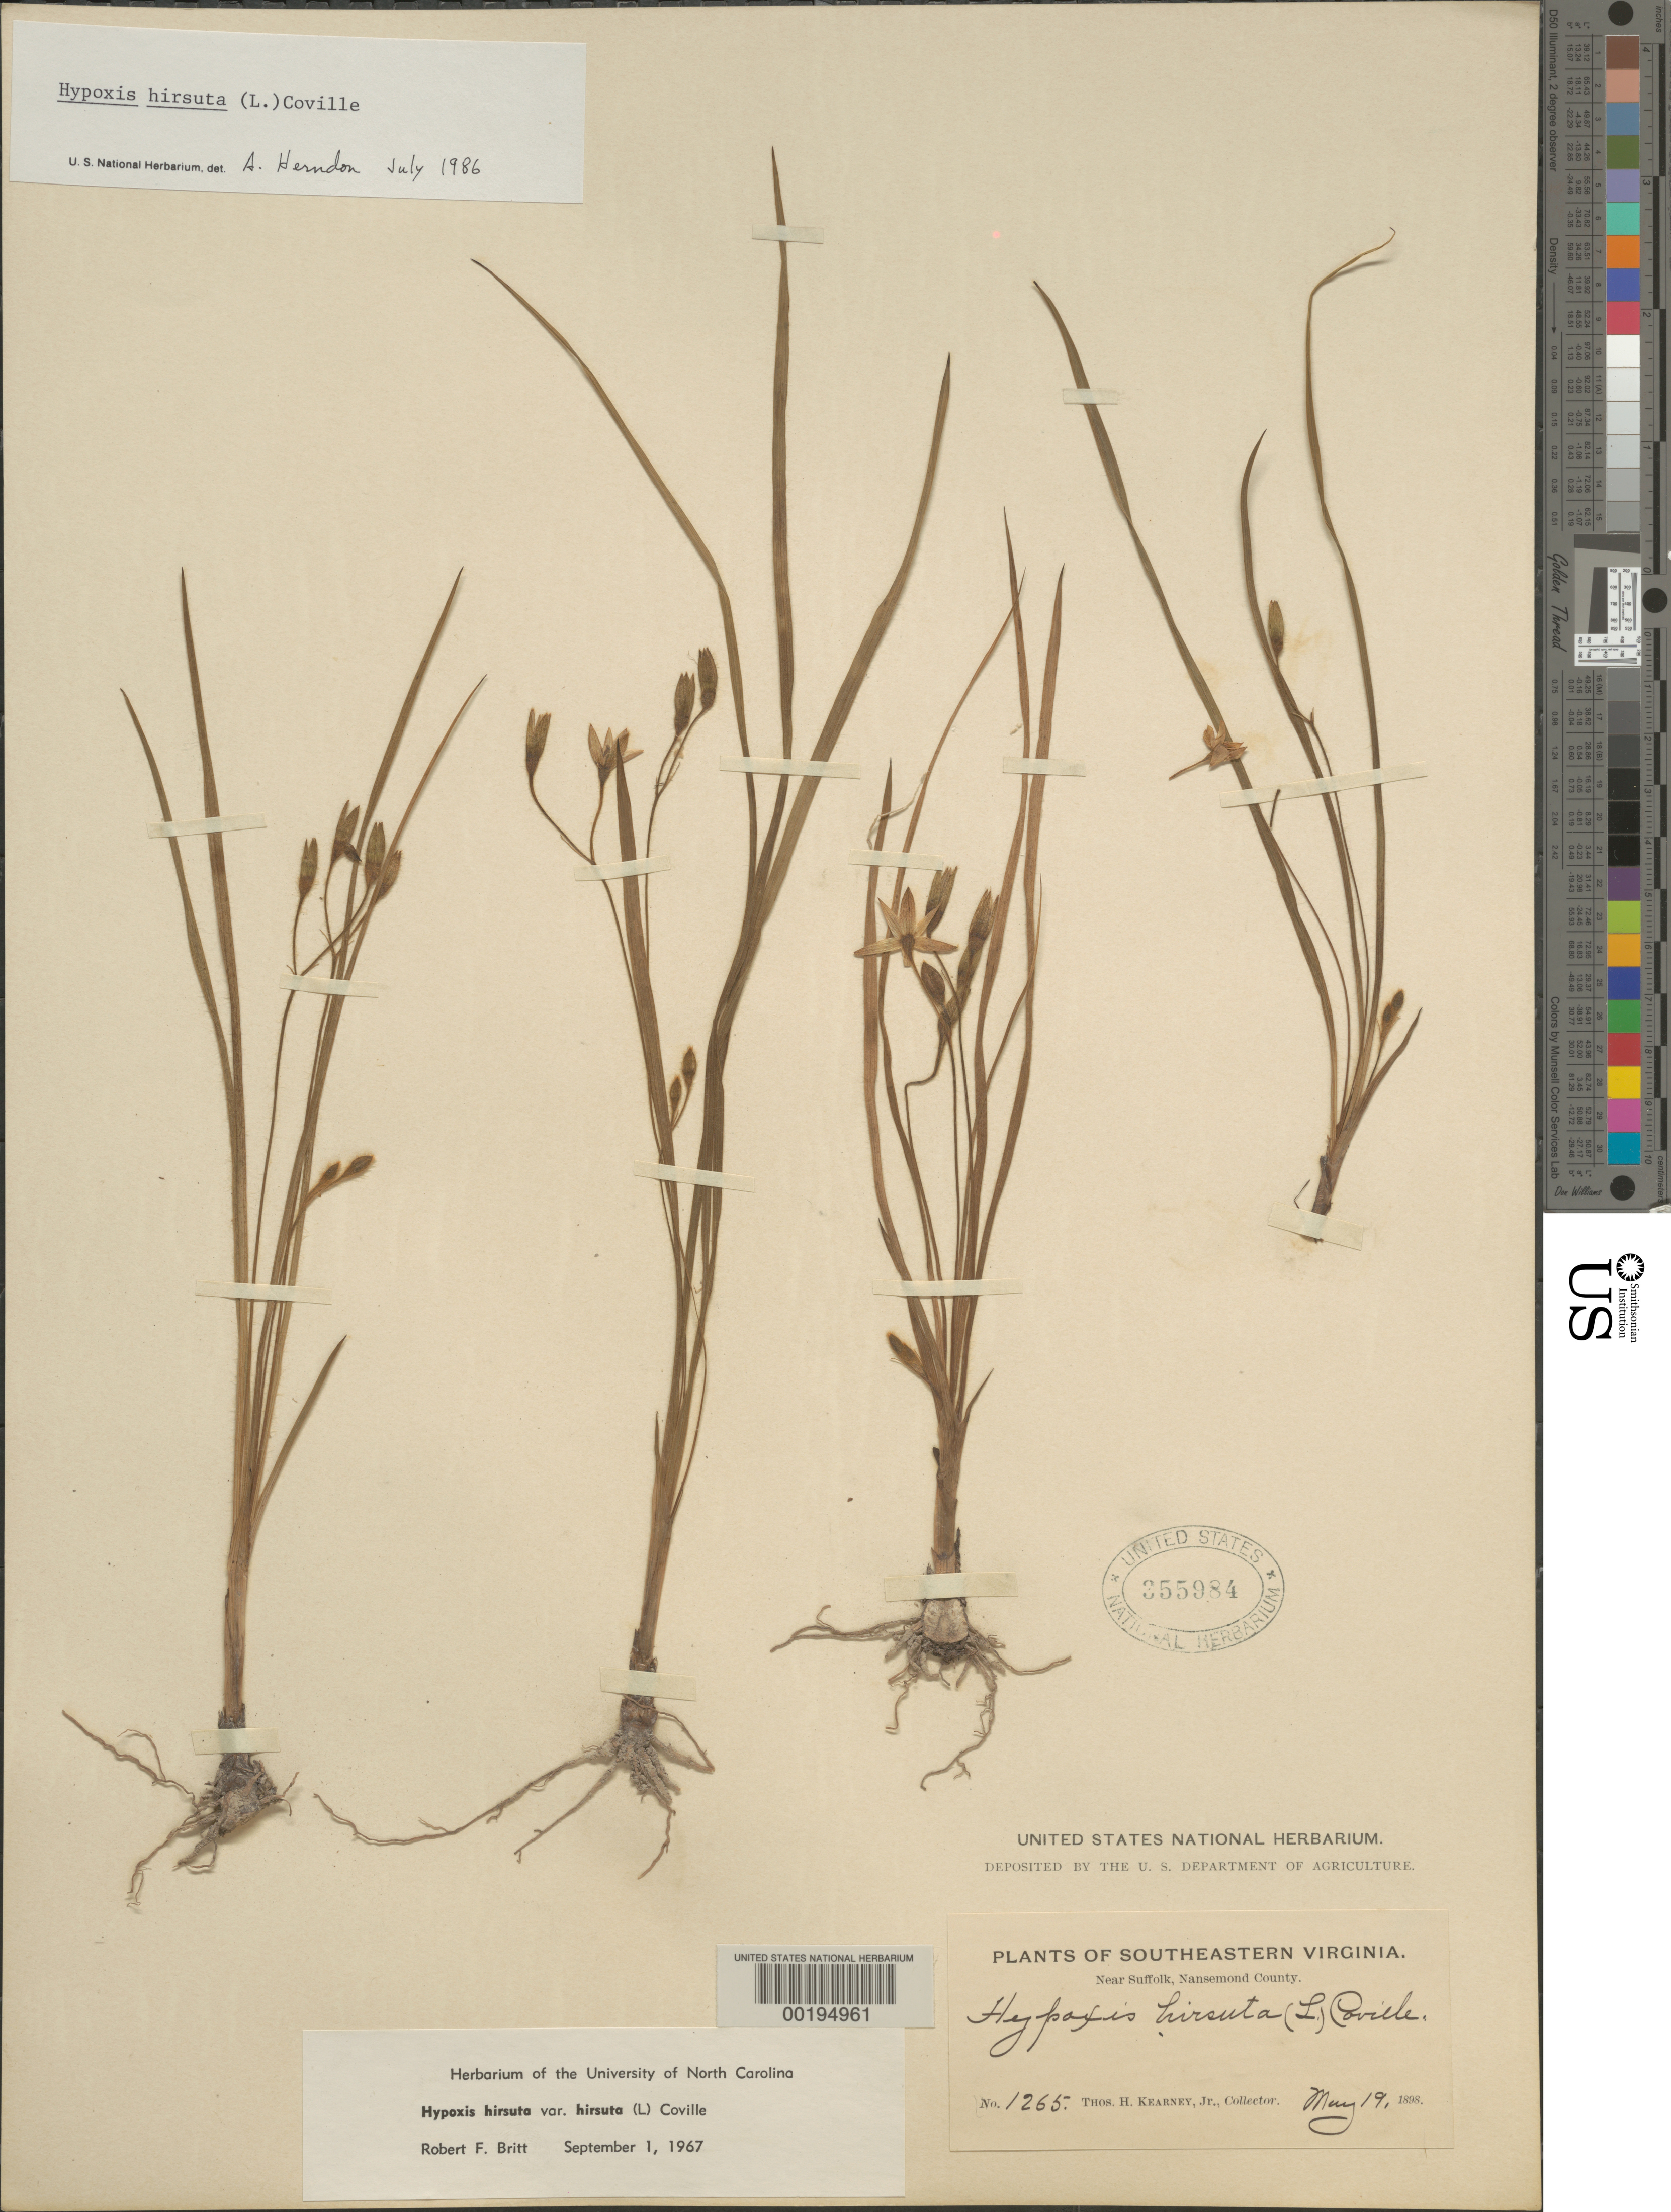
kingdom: Plantae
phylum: Tracheophyta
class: Liliopsida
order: Asparagales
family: Hypoxidaceae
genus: Hypoxis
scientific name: Hypoxis hirsuta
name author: (L.) Coville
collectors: T. H. Kearney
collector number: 1265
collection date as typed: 19 May 1898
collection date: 1898-05-19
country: United States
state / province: Virginia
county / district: City of Suffolk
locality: Nansemond county, near suffolk. [nansemond county is now part of suffolk city.]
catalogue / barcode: US 355984